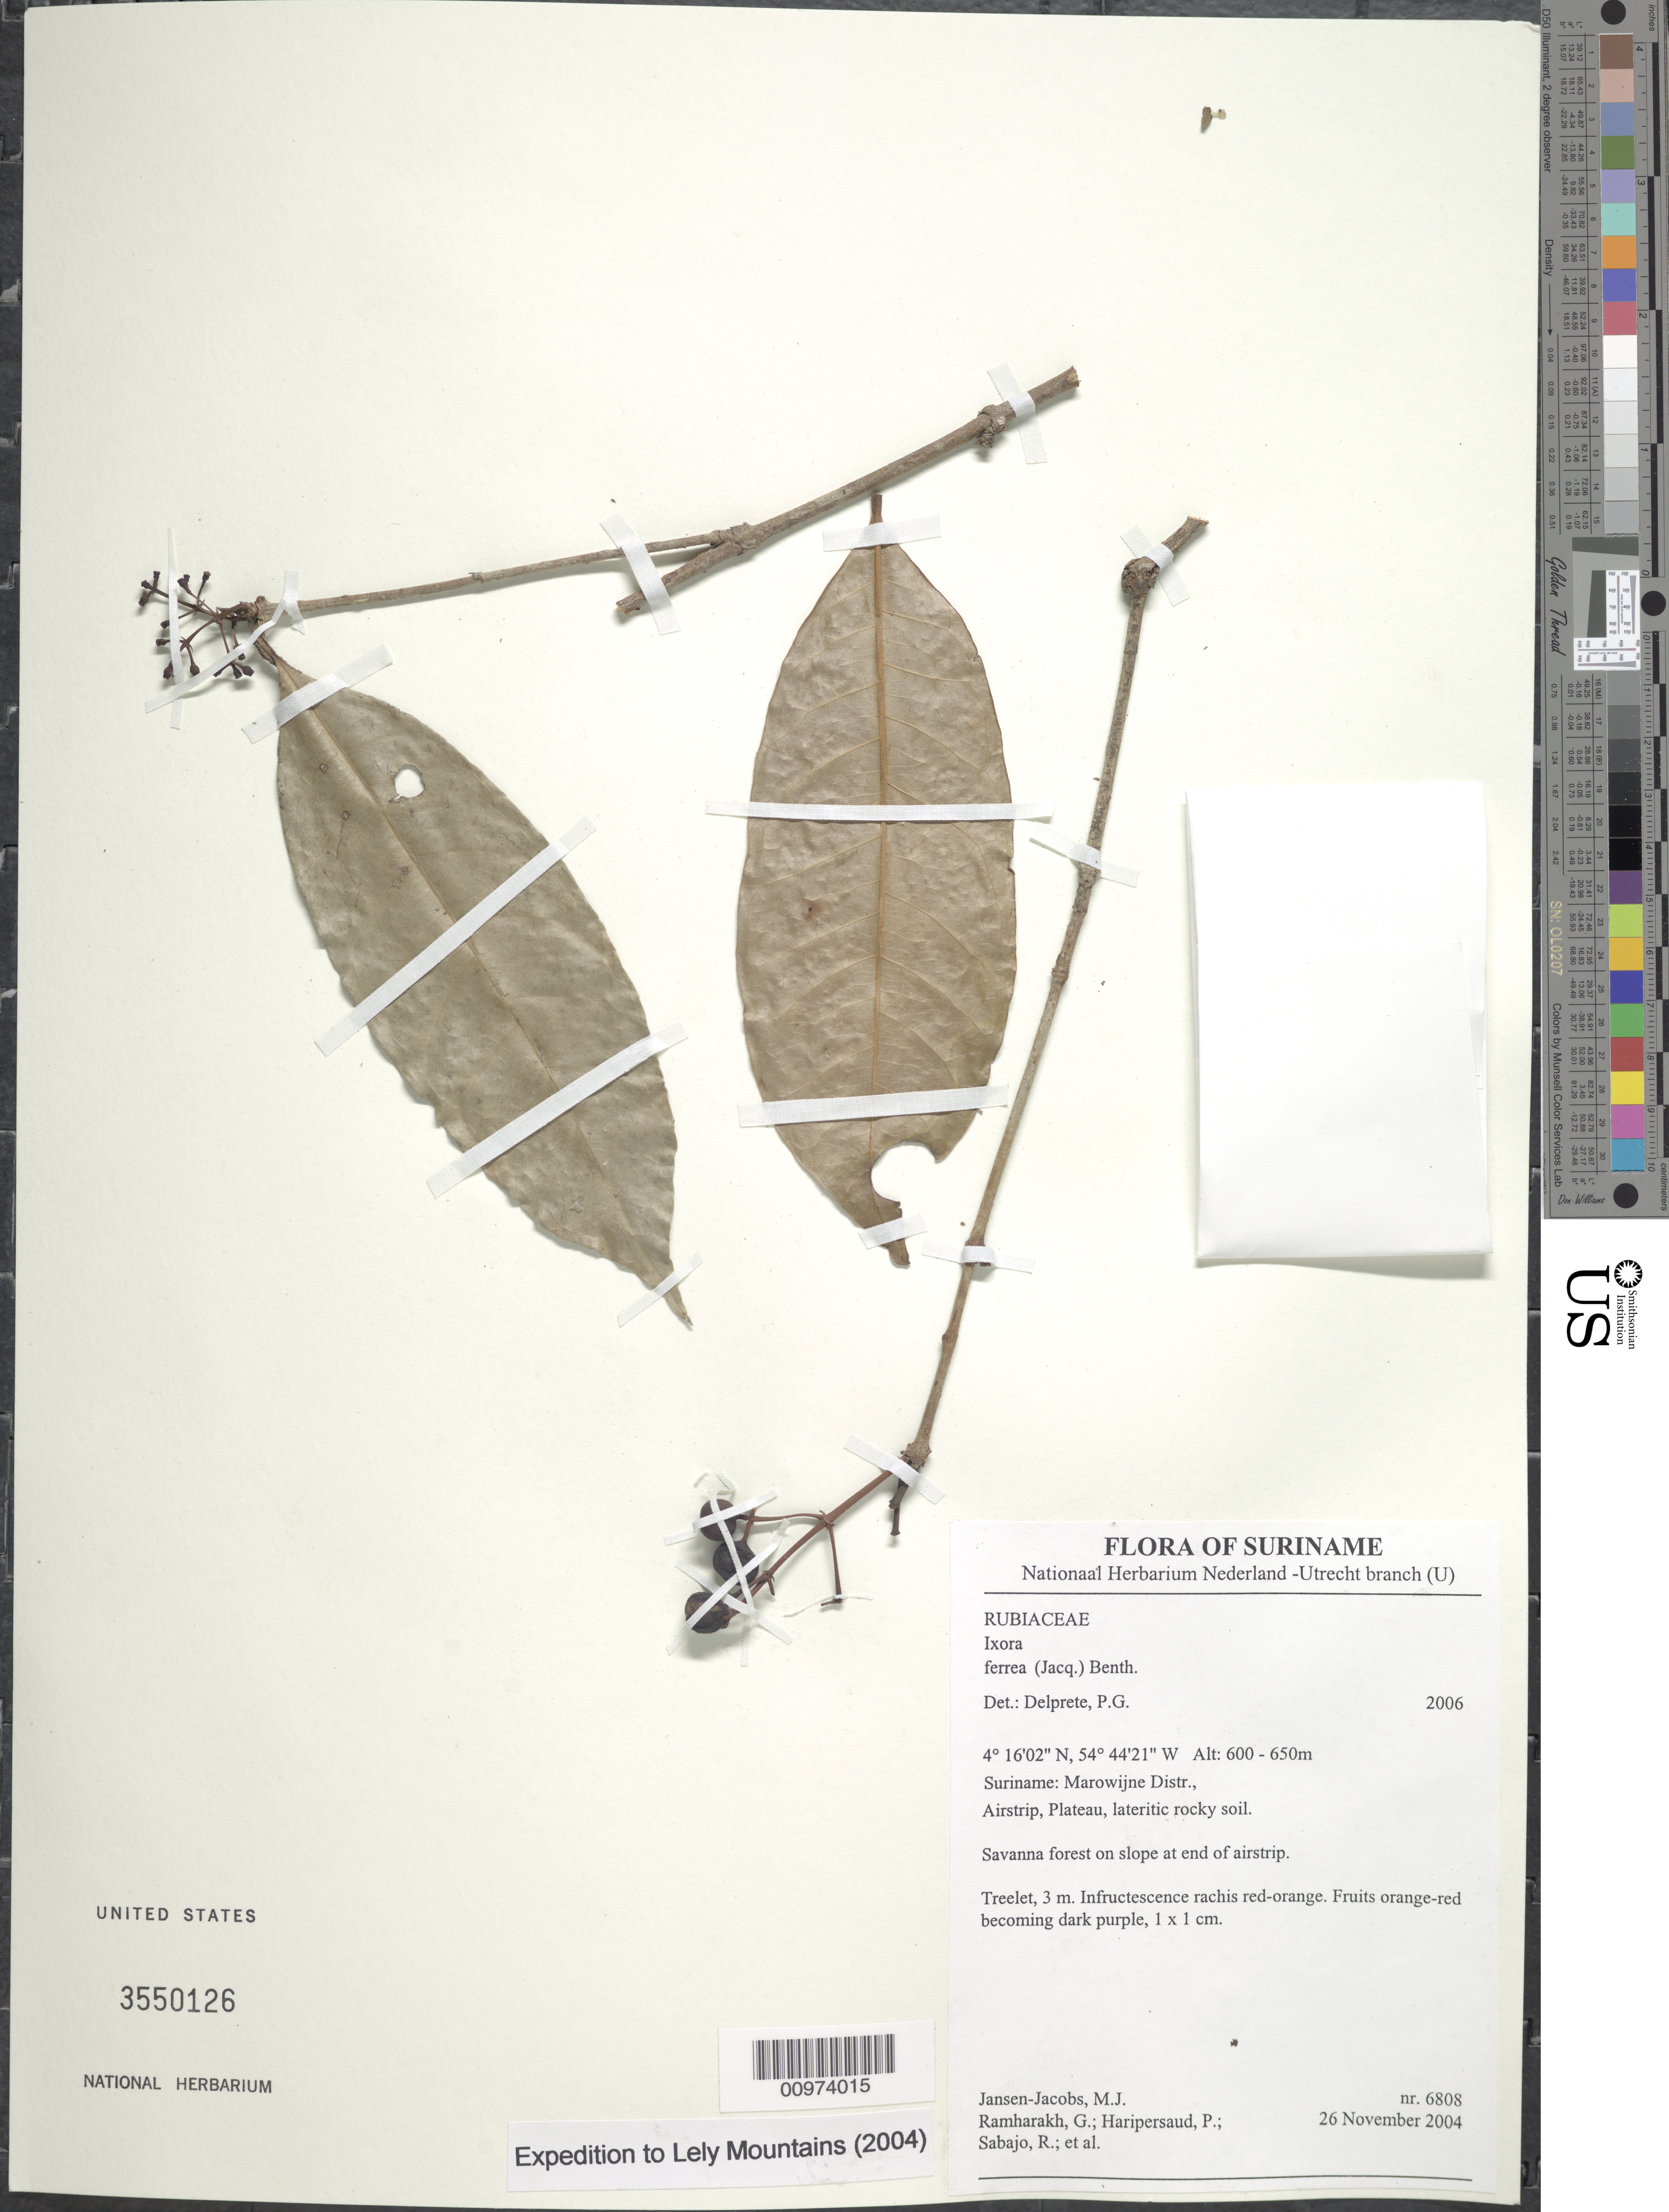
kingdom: Plantae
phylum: Tracheophyta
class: Magnoliopsida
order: Gentianales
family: Rubiaceae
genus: Ixora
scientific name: Ixora ferrea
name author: (Jacq.) Benth.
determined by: Delprete, P. G., Herb. de Guyane Cay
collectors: M. J. Jansen-Jacobs et al.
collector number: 6808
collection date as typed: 26-Nov-04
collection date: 2004-11-26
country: Suriname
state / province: Marowijne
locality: Marowijne Distr., Airstrip, Plateau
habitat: Lateritic rocky soil. Savanna forest on slope at end of airstrip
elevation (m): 600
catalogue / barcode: US 3550126